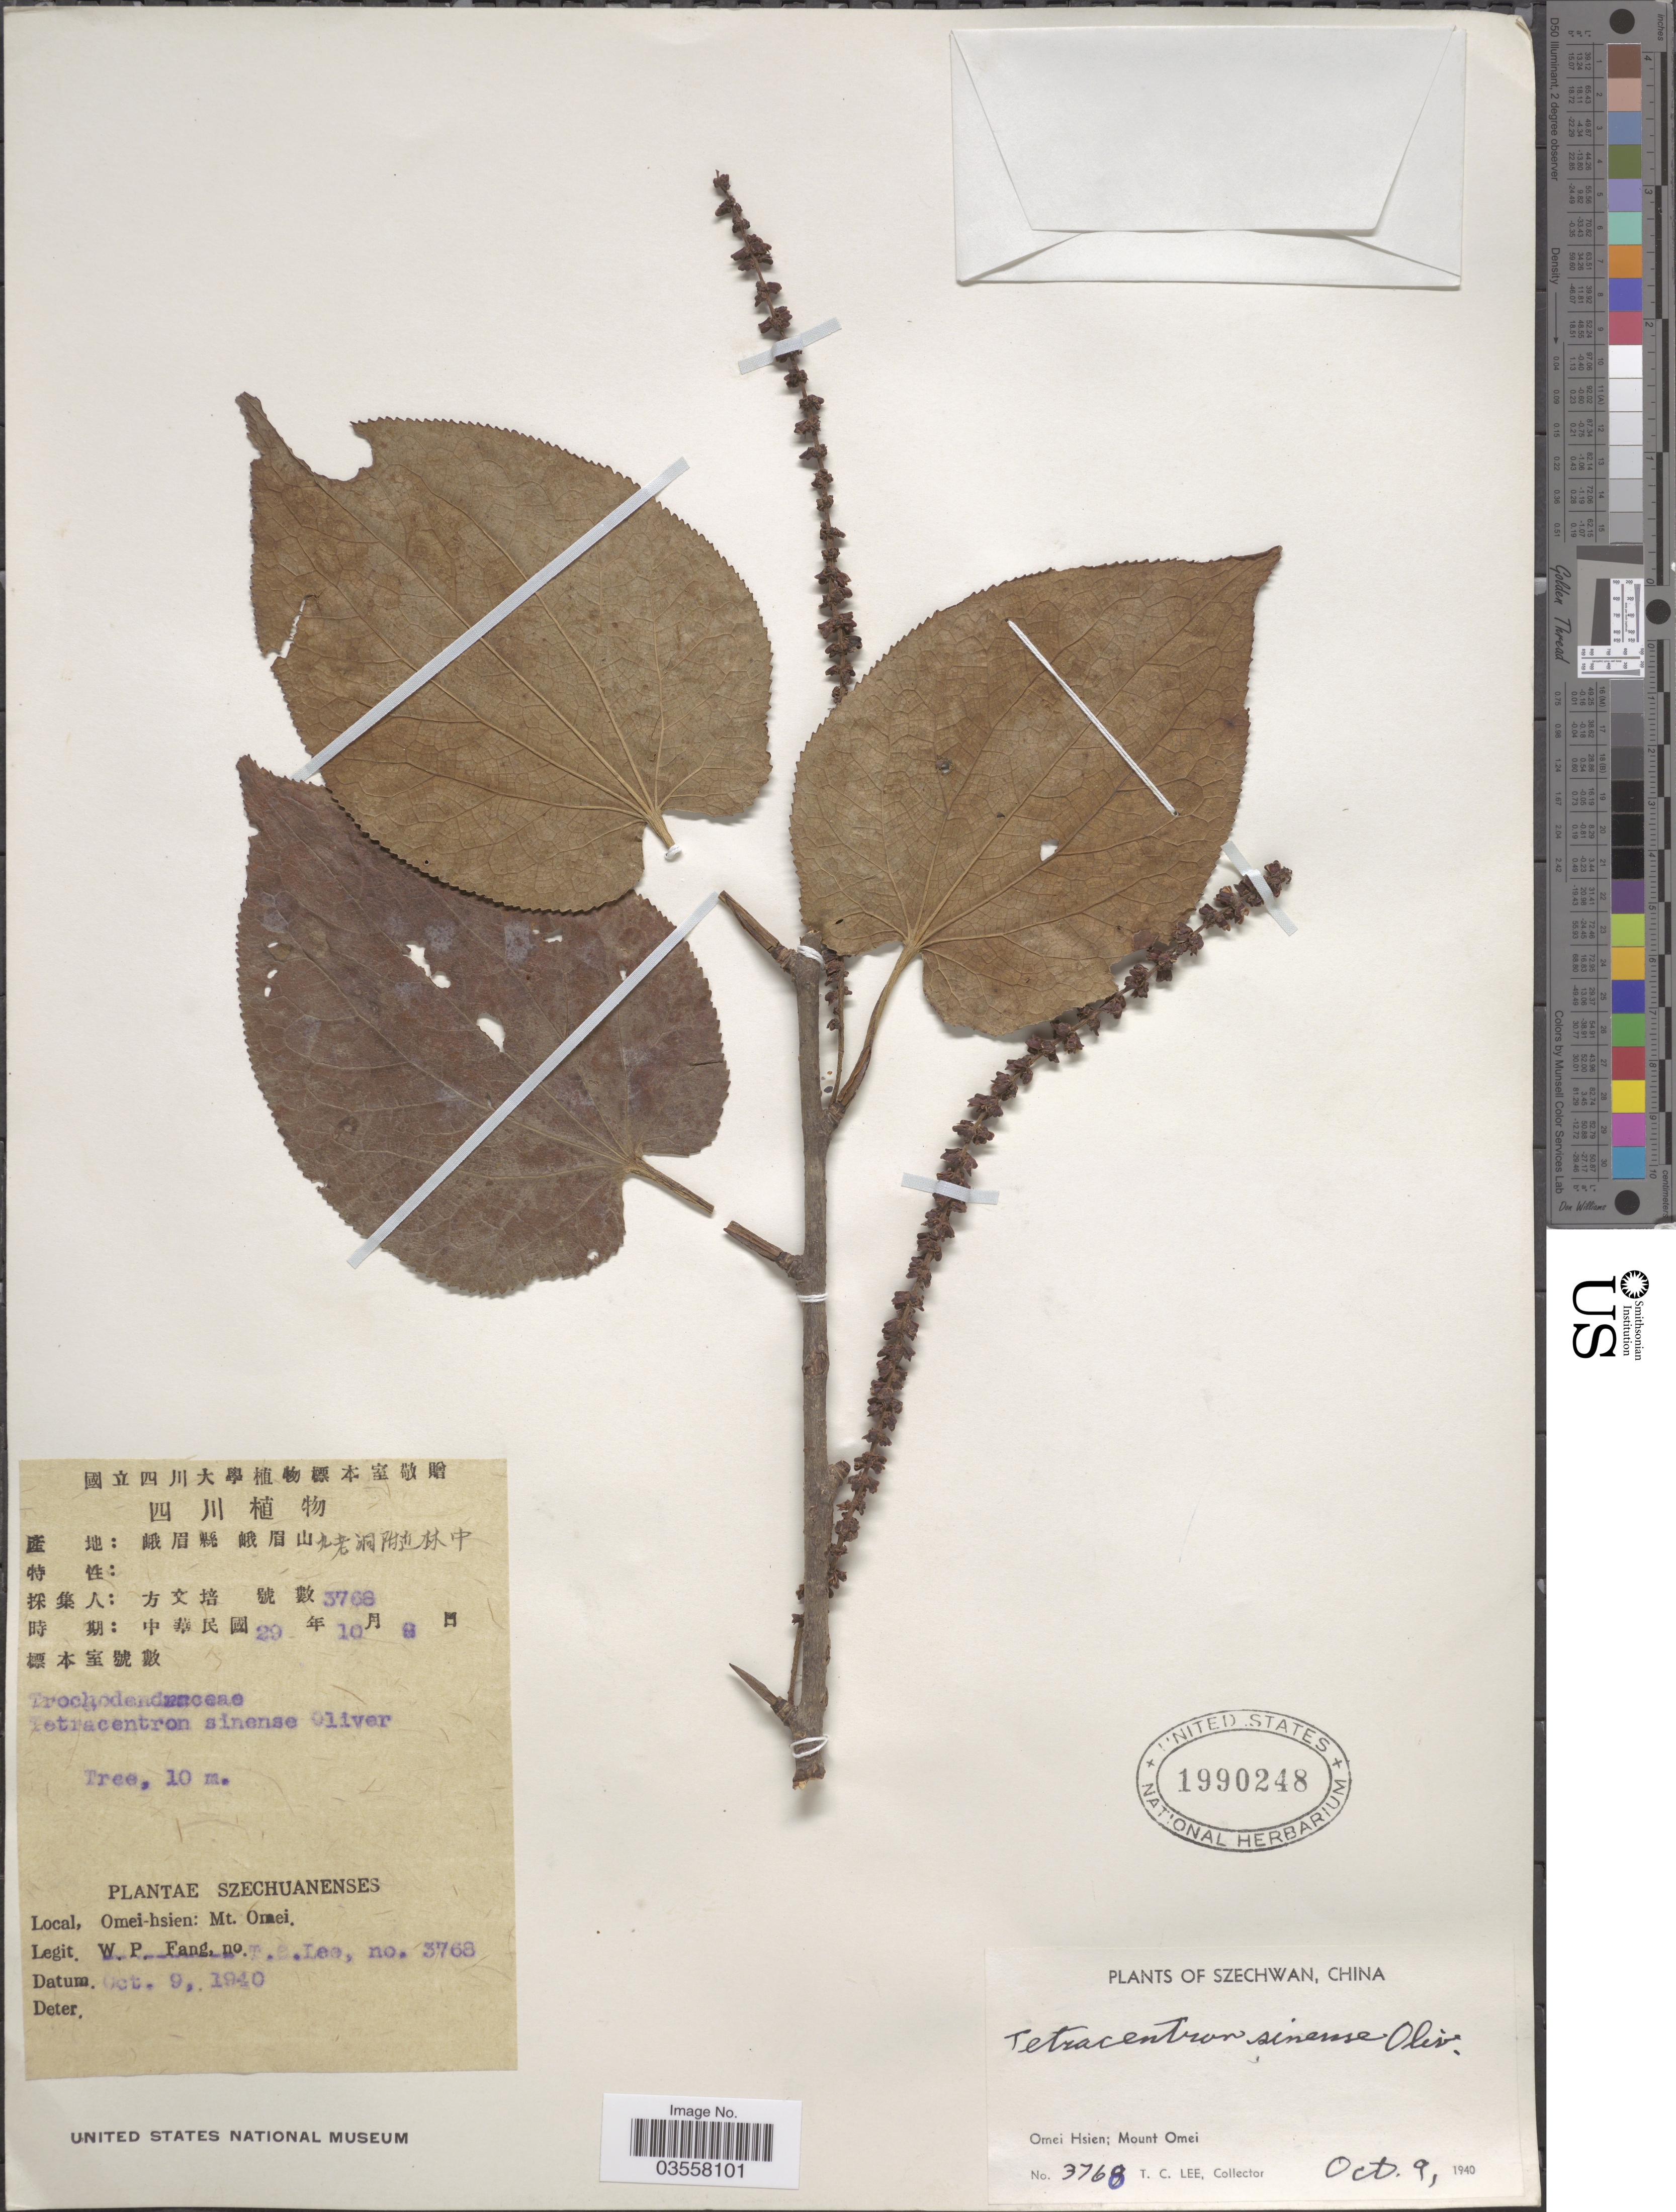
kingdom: Plantae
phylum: Tracheophyta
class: Magnoliopsida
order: Trochodendrales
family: Trochodendraceae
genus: Tetracentron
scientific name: Tetracentron sinense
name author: Oliv.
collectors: T. Lee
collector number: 3768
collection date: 1940-10-09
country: China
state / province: Sichuan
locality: Szechwan. Omei Hsien; Mount Omei.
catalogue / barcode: US 1990248